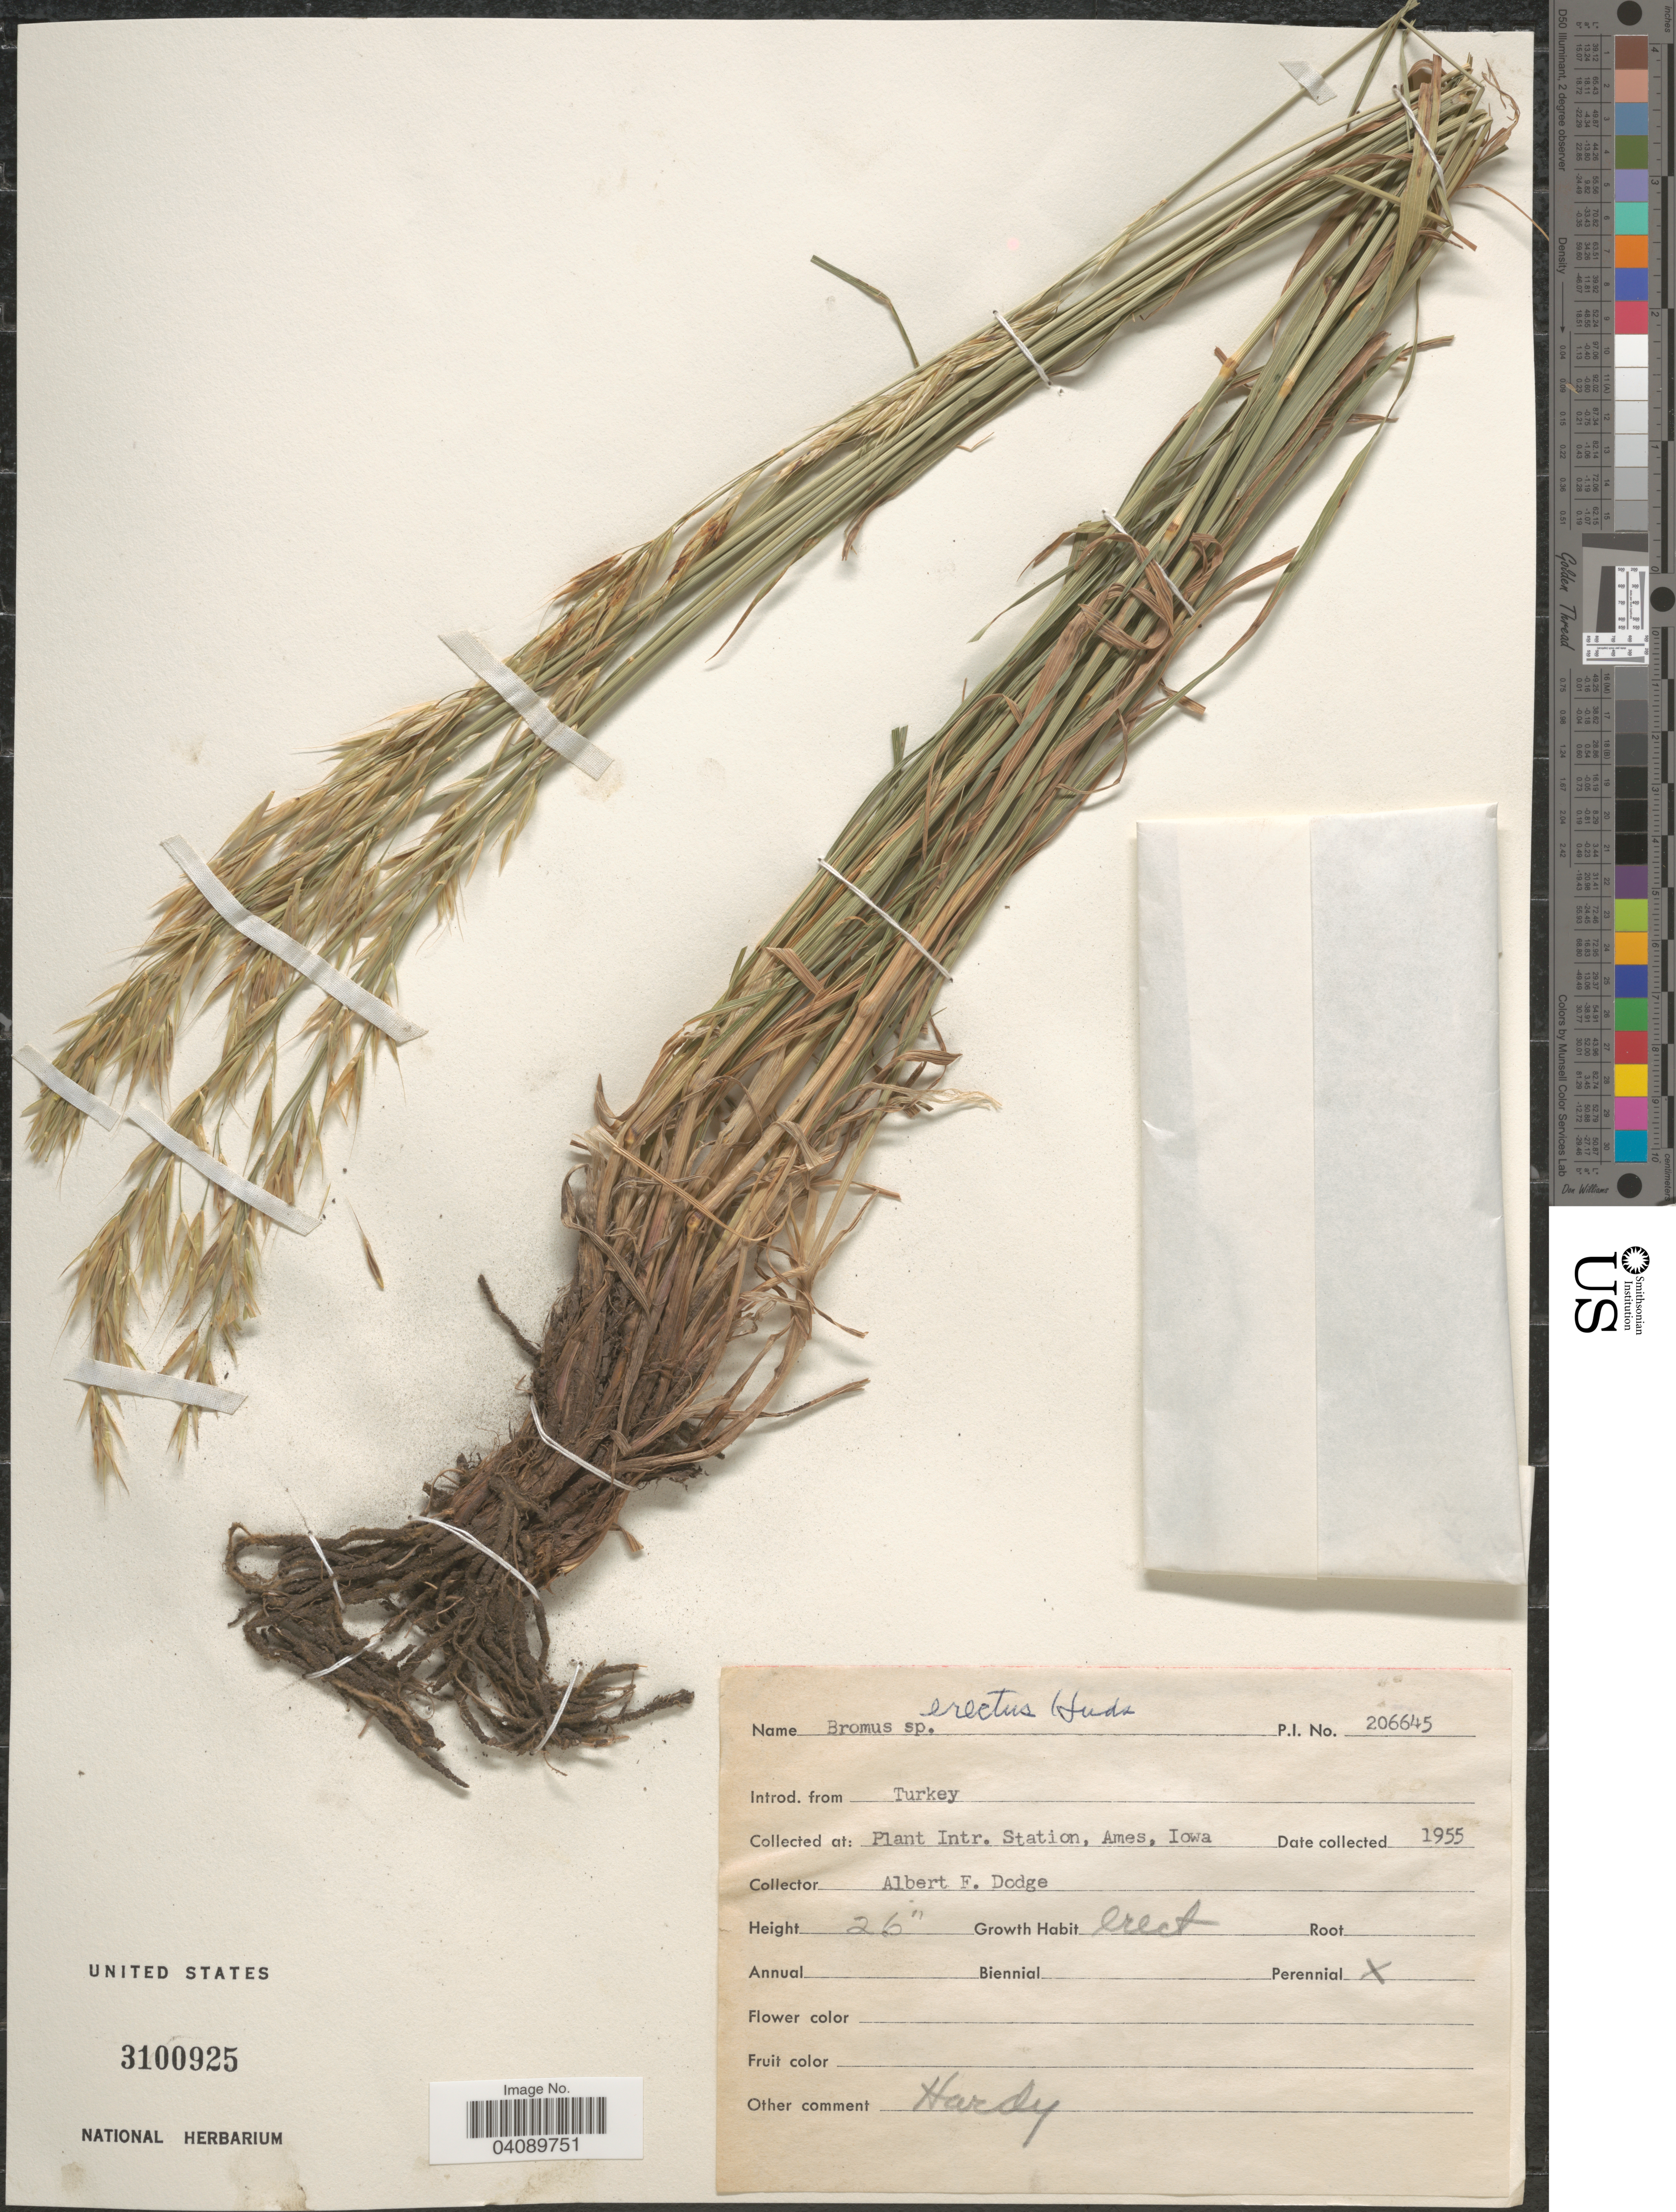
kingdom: Plantae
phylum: Tracheophyta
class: Liliopsida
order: Poales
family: Poaceae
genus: Bromus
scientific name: Bromus erectus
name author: Huds.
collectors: A. Dodge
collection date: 1955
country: United States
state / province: Iowa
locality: Plant Intr. Station, Ames.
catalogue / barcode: US 3100925